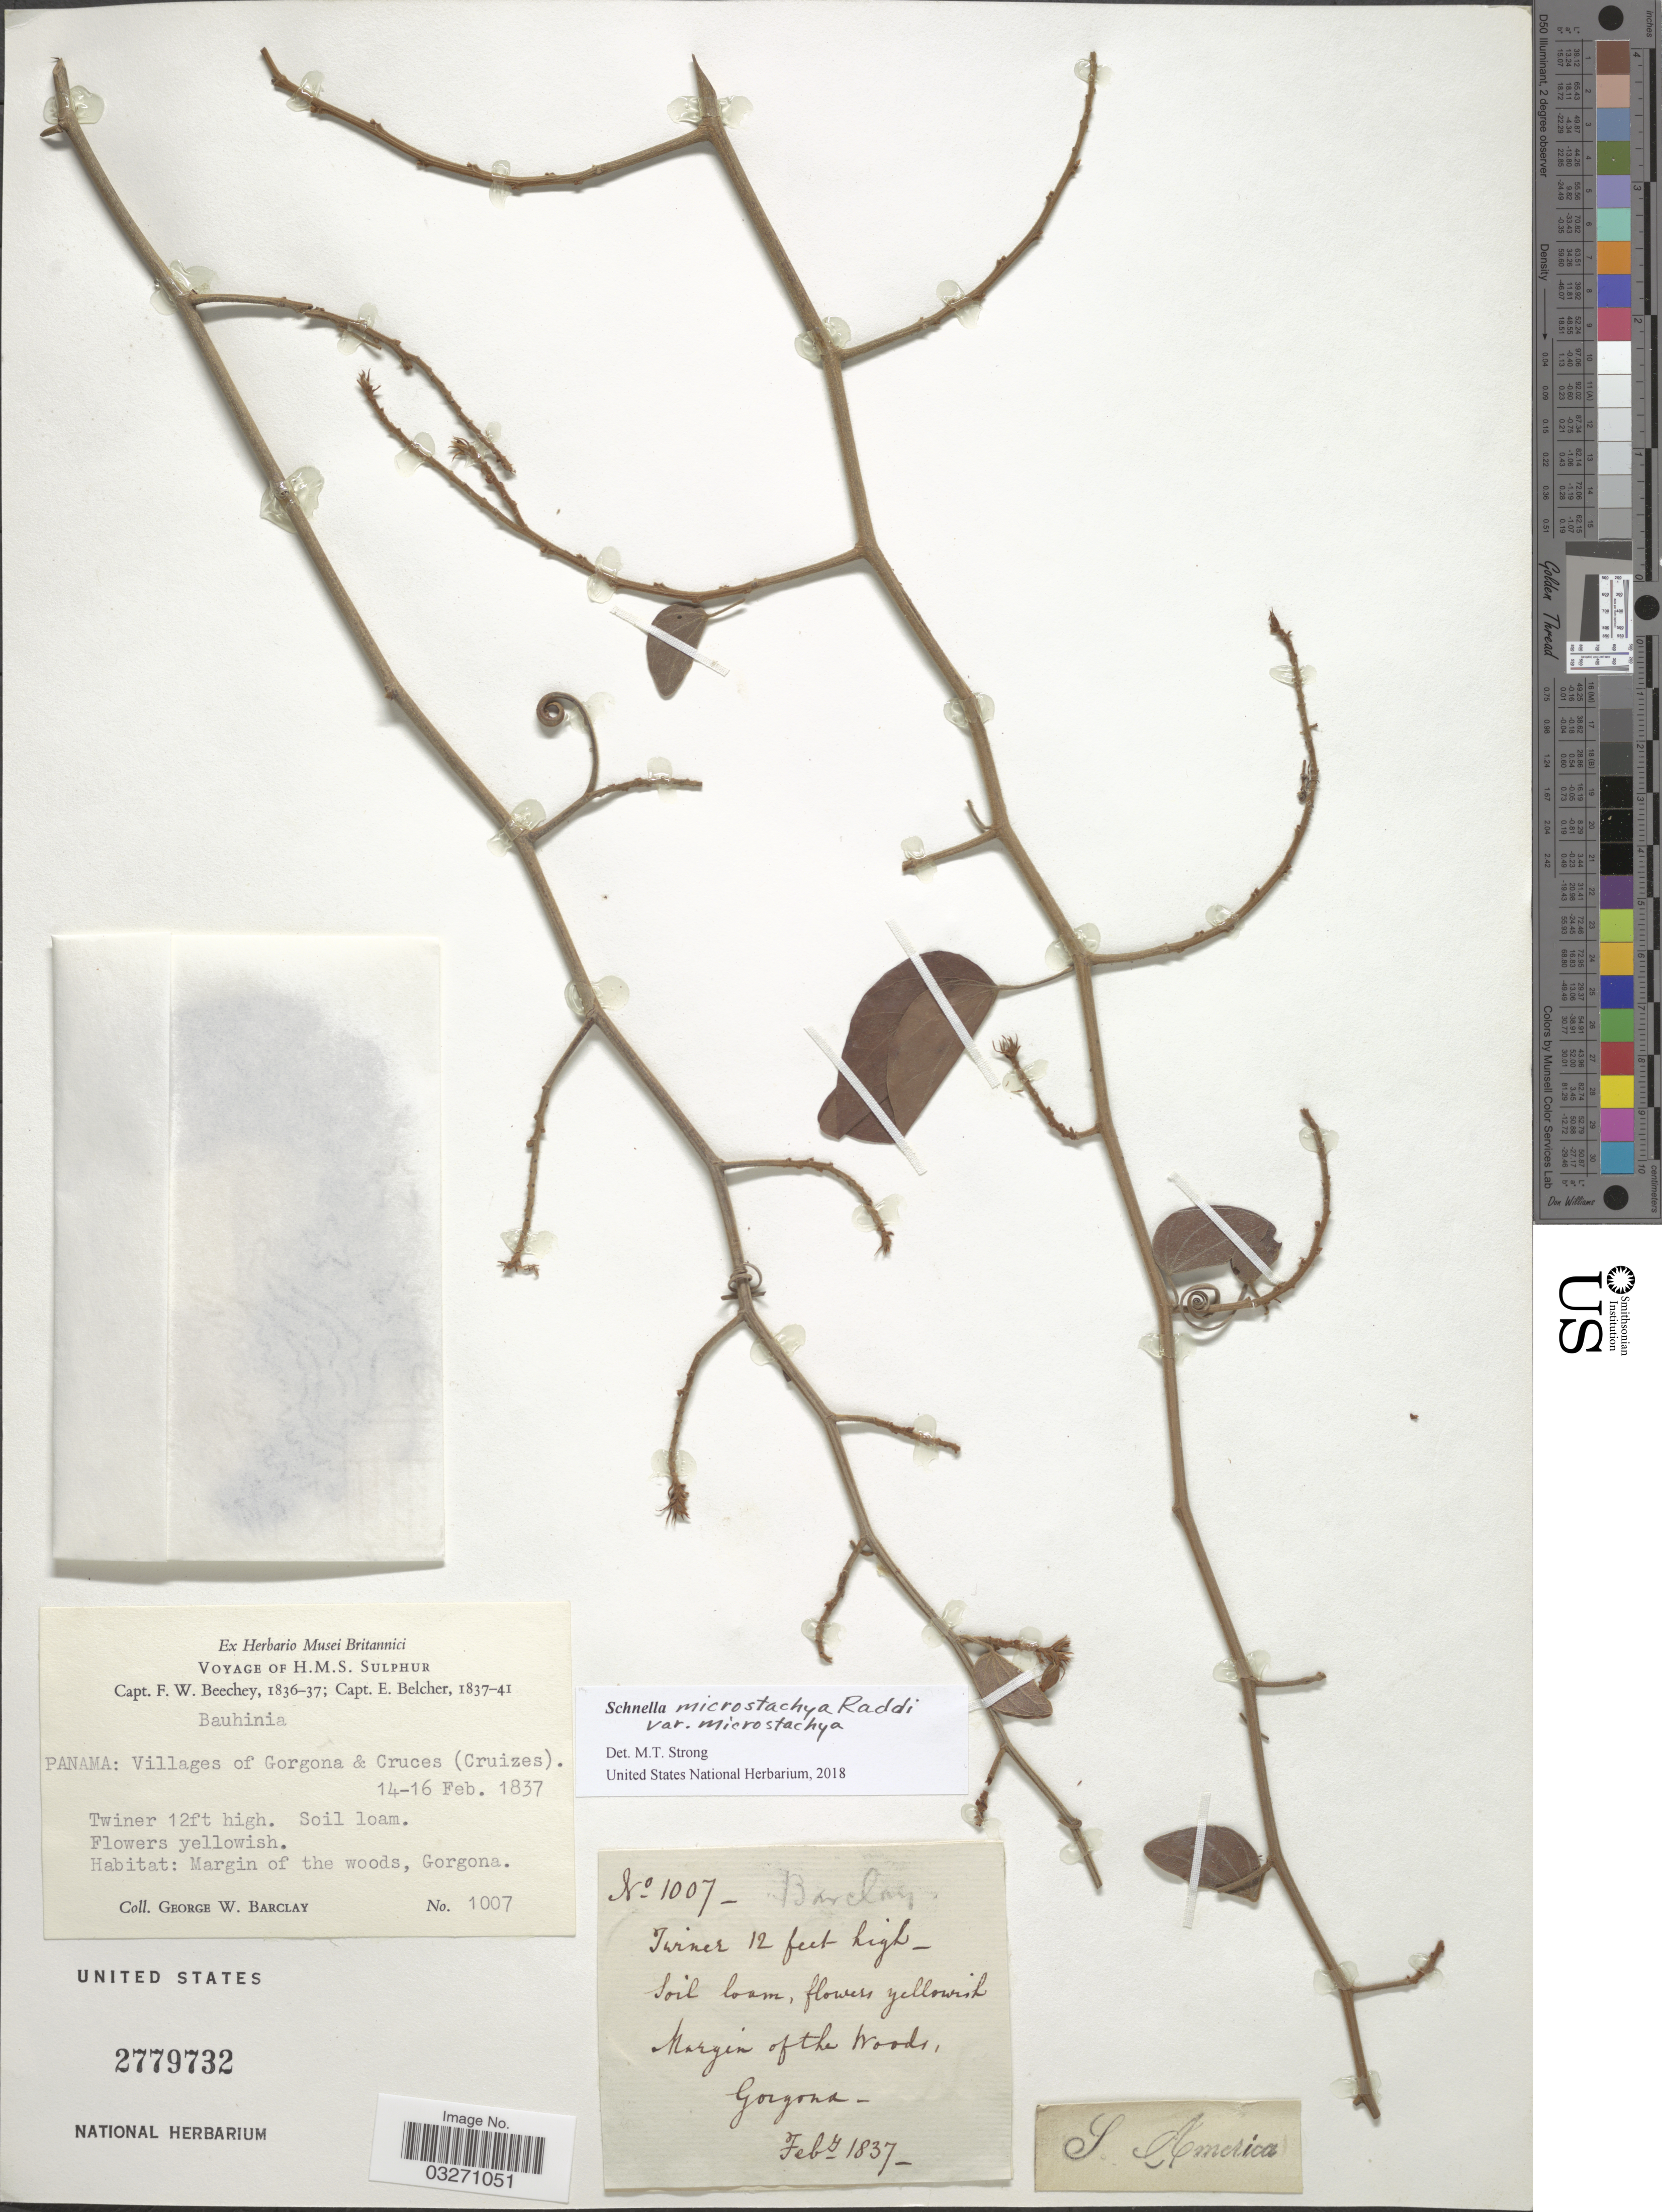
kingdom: Plantae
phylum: Tracheophyta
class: Magnoliopsida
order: Fabales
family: Fabaceae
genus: Schnella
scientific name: Schnella microstachya var. microstachya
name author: Raddi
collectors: G. W. Barclay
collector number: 1007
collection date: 1837-02-14/1837-02-16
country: Panama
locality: Villages of Gorgona & Cruces (Cruizes).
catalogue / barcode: US 2779732